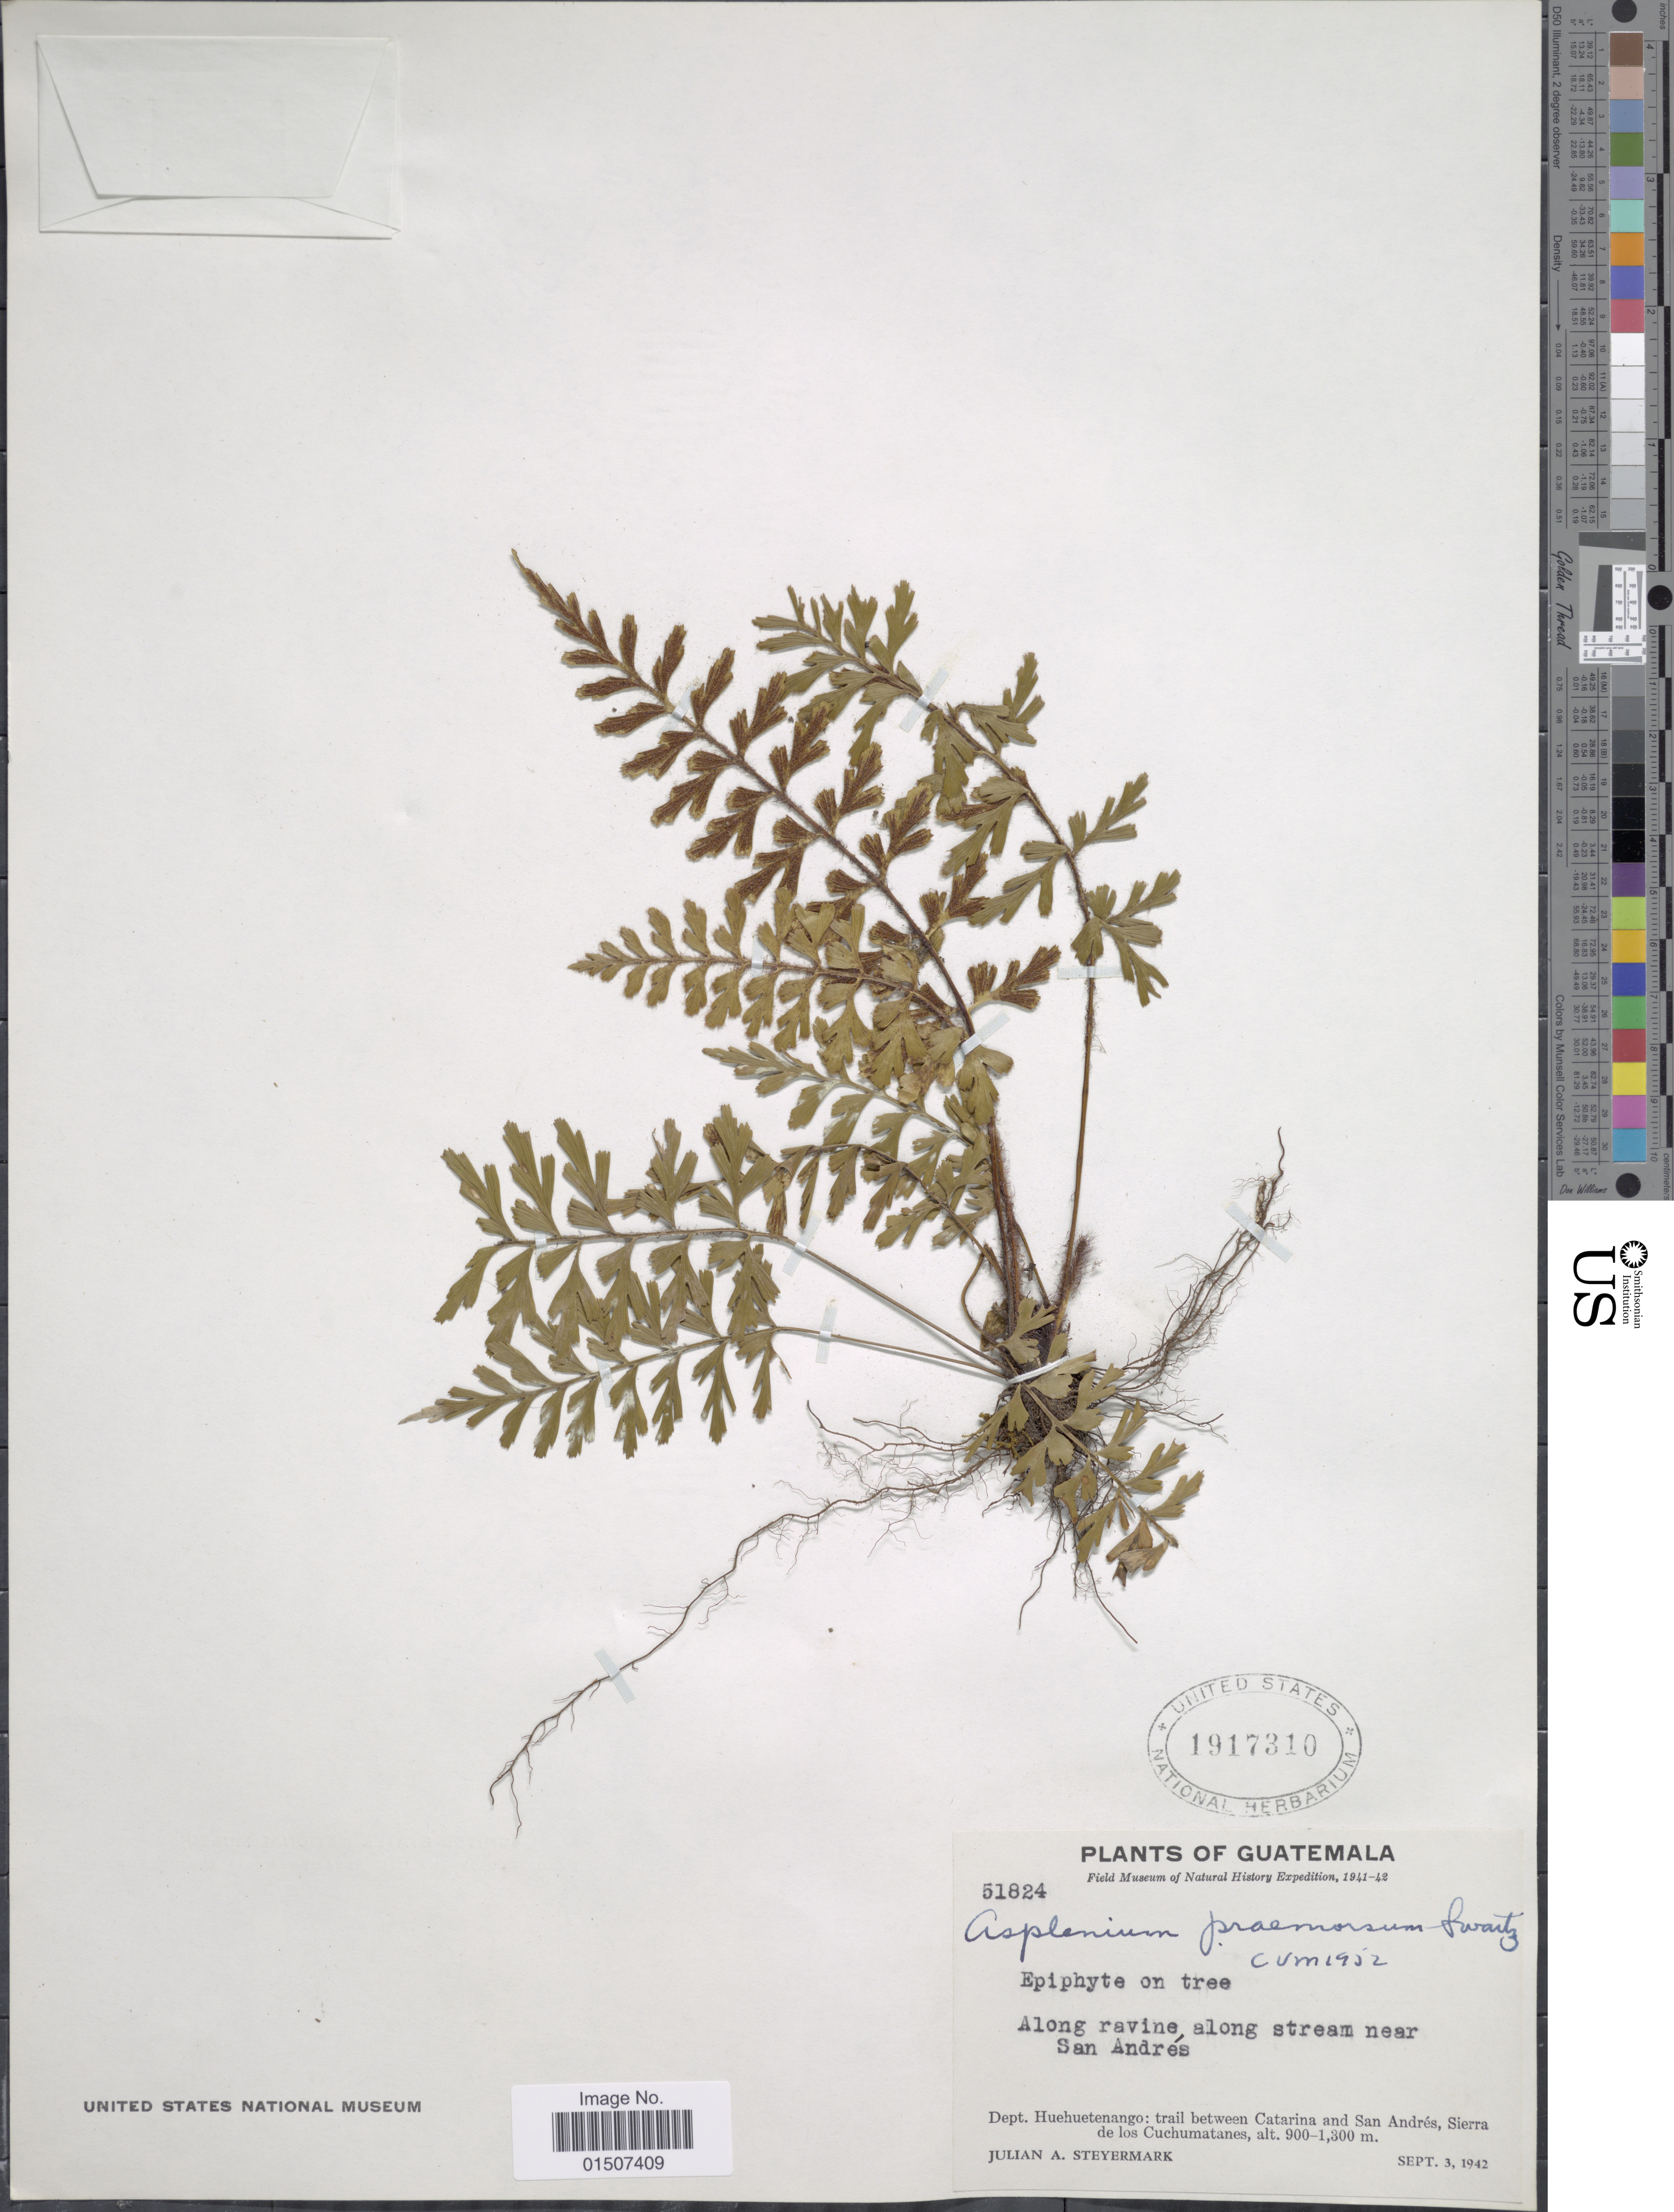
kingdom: Plantae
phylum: Tracheophyta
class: Polypodiopsida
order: Polypodiales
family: Aspleniaceae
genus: Asplenium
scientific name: Asplenium praemorsum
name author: Sw.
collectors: J. Steyermark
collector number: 51824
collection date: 1942-09-03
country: Guatemala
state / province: Huehuetenango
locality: Along ravine along stream near San Andrés, Dept. Huehuetenango: trail between Catarina and San Andrés, Sierra de los Cuchumatanes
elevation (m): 900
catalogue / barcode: US 1917310